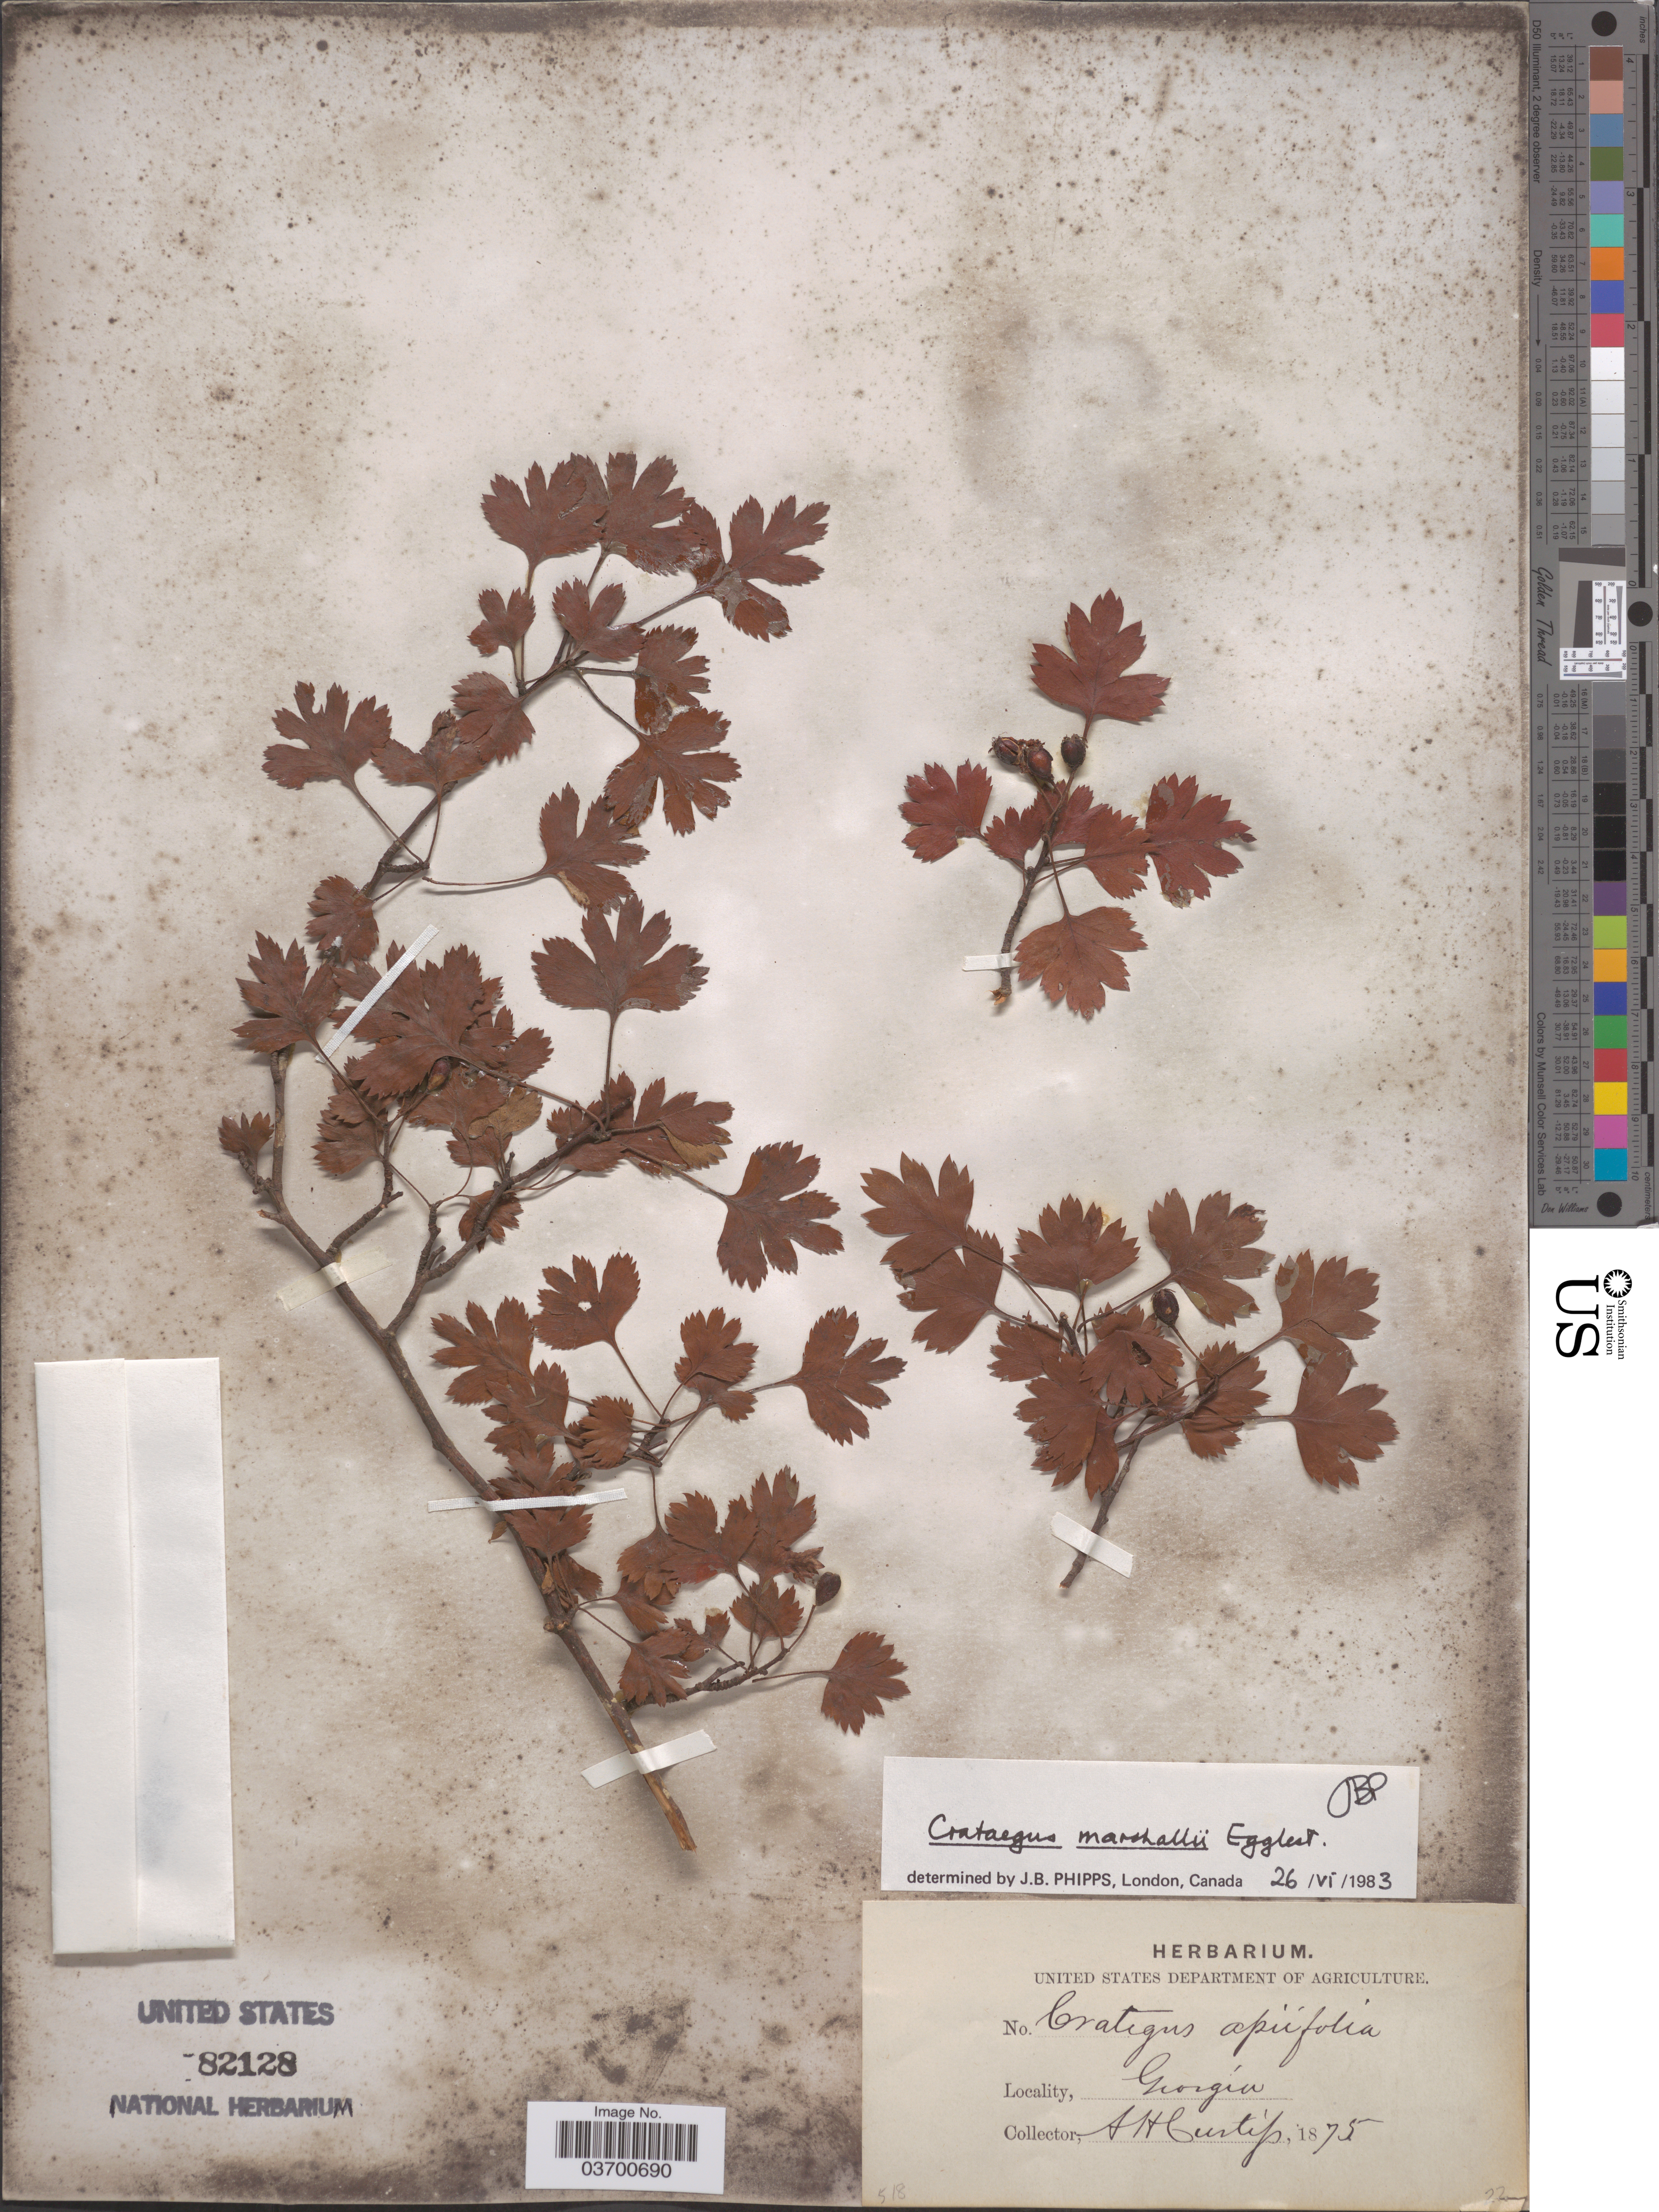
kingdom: Plantae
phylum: Tracheophyta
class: Magnoliopsida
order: Rosales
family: Rosaceae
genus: Crataegus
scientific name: Crataegus marshallii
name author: Eggl.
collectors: A. H. Curtiss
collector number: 518/22*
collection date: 1875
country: United States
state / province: Georgia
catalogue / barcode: US 82128